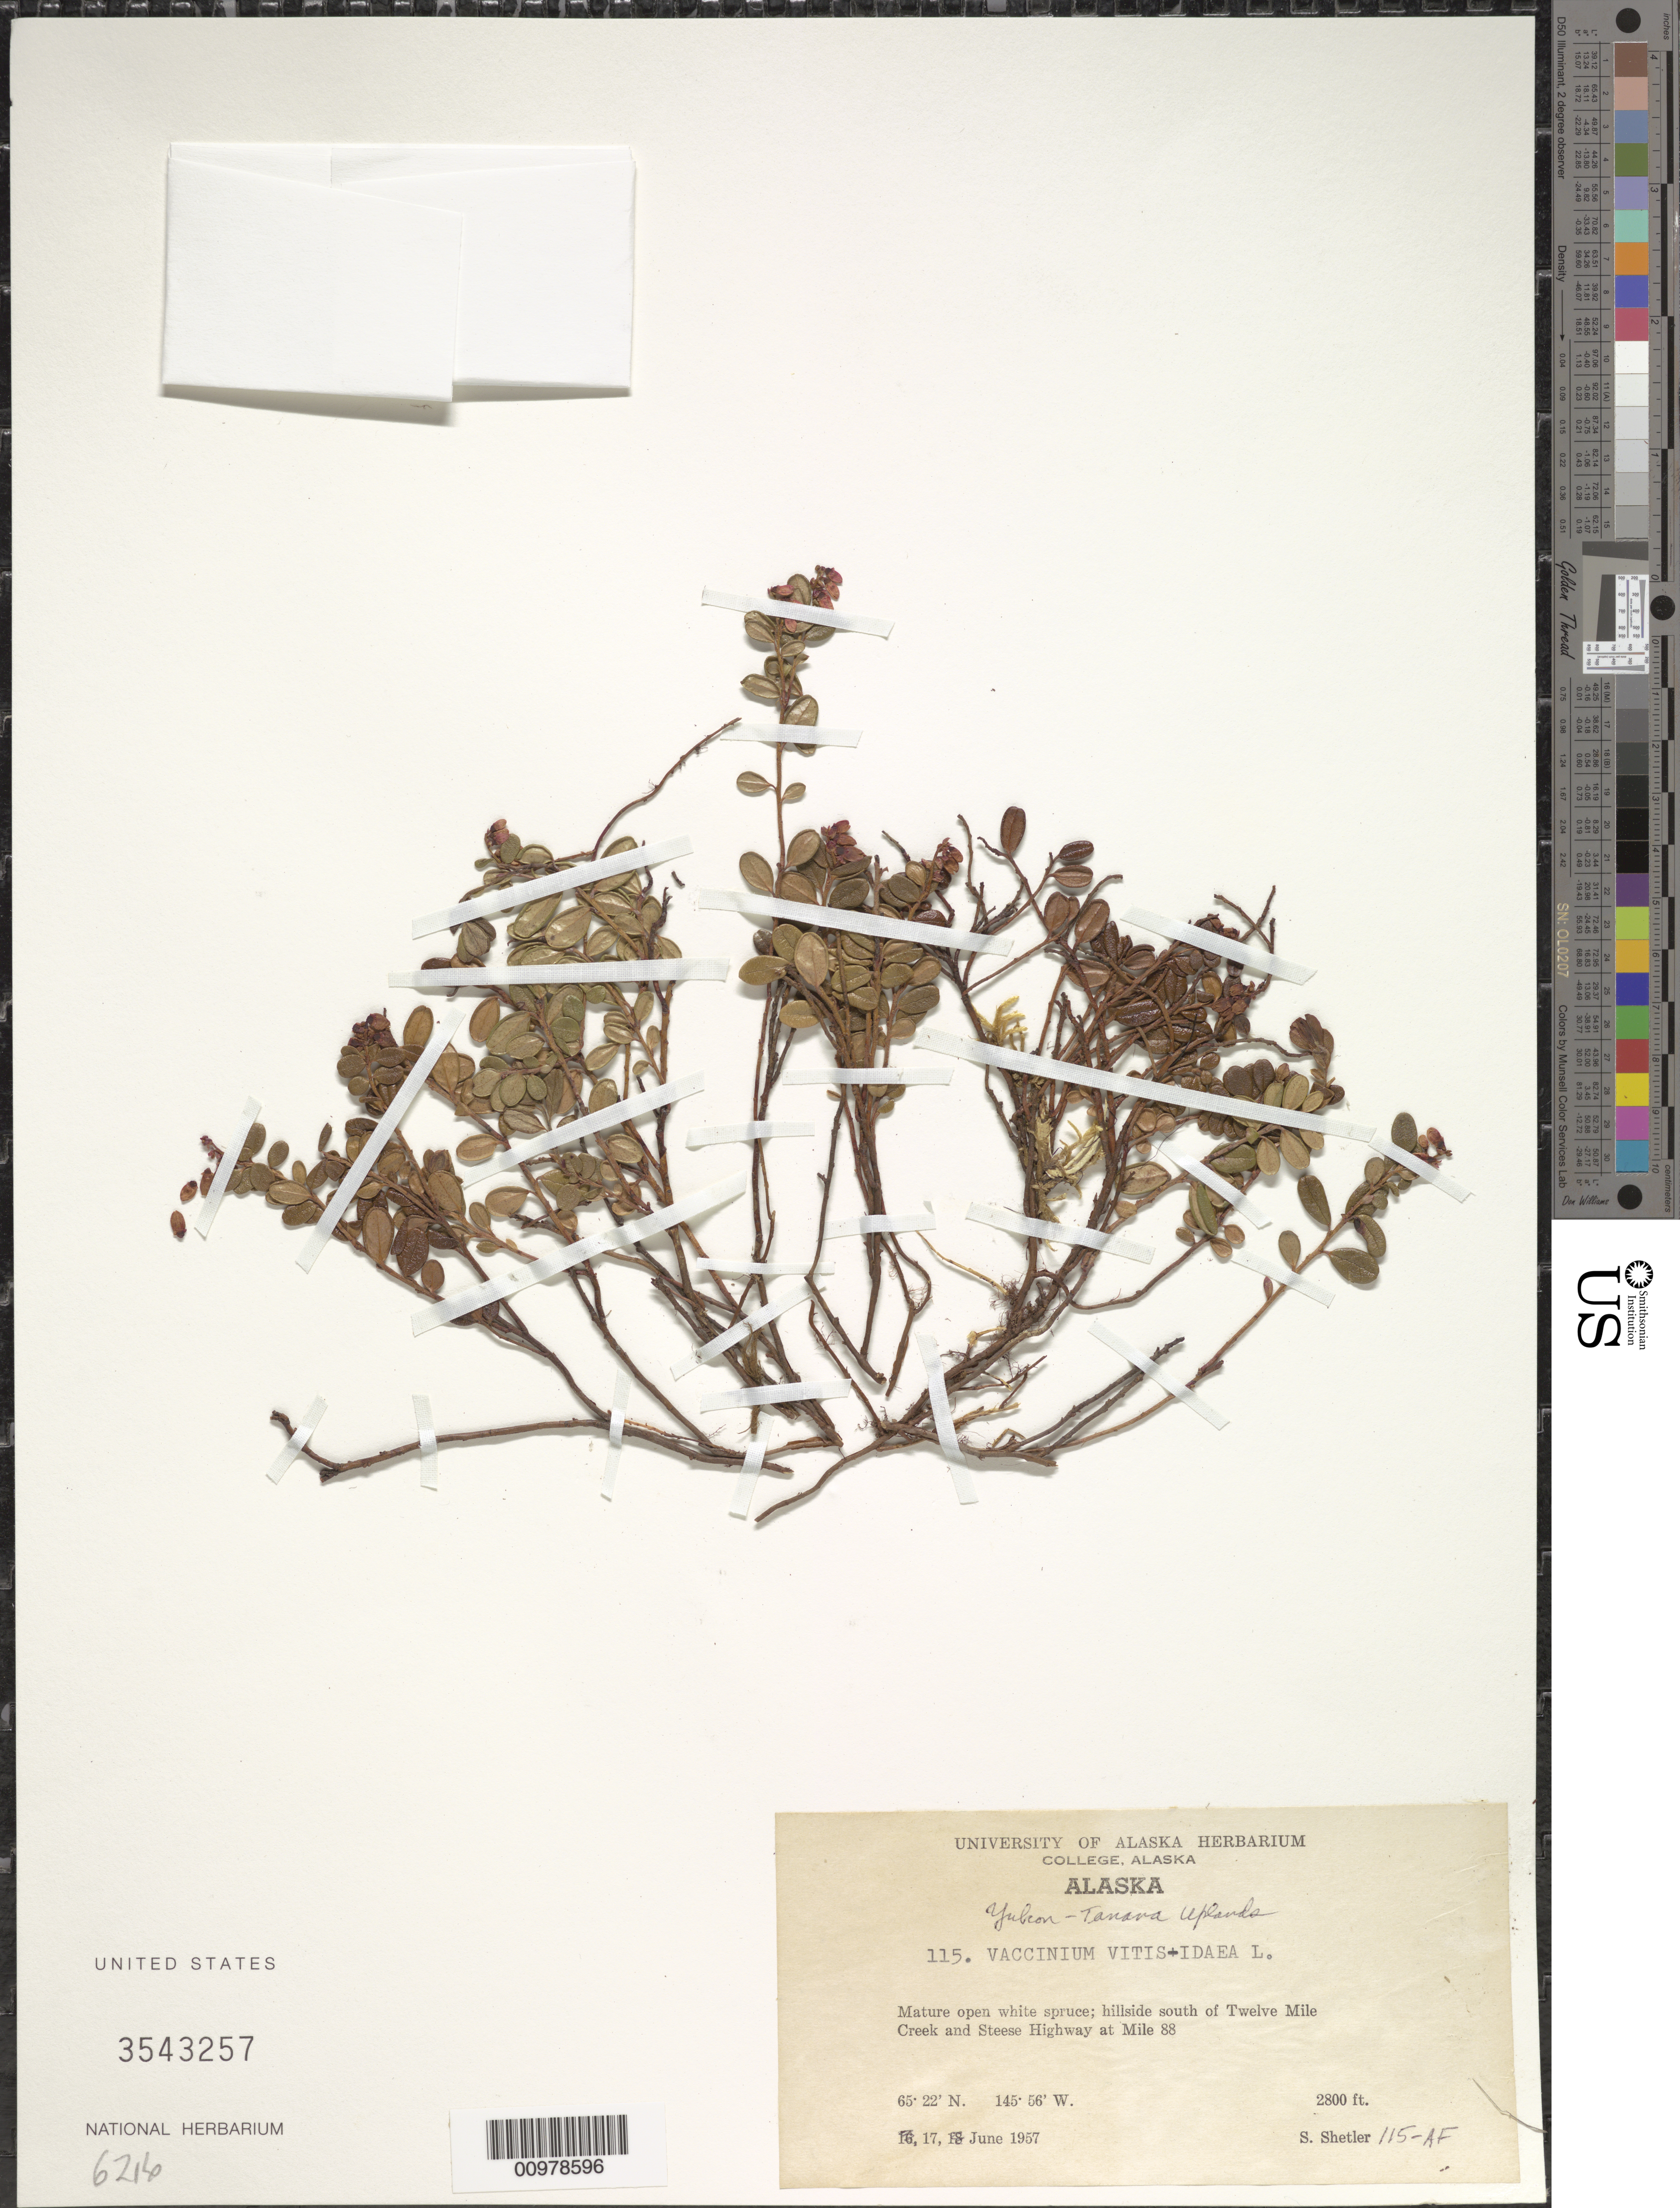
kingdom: Plantae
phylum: Tracheophyta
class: Magnoliopsida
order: Ericales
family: Ericaceae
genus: Vaccinium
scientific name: Vaccinium vitis-idaea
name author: L.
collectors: S. Shetler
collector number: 115-AF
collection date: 1957-06-17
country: United States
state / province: Alaska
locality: Hillside south of Twelve Mile Creek and Steese Highway at Mile 88.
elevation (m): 853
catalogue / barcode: US 3543257